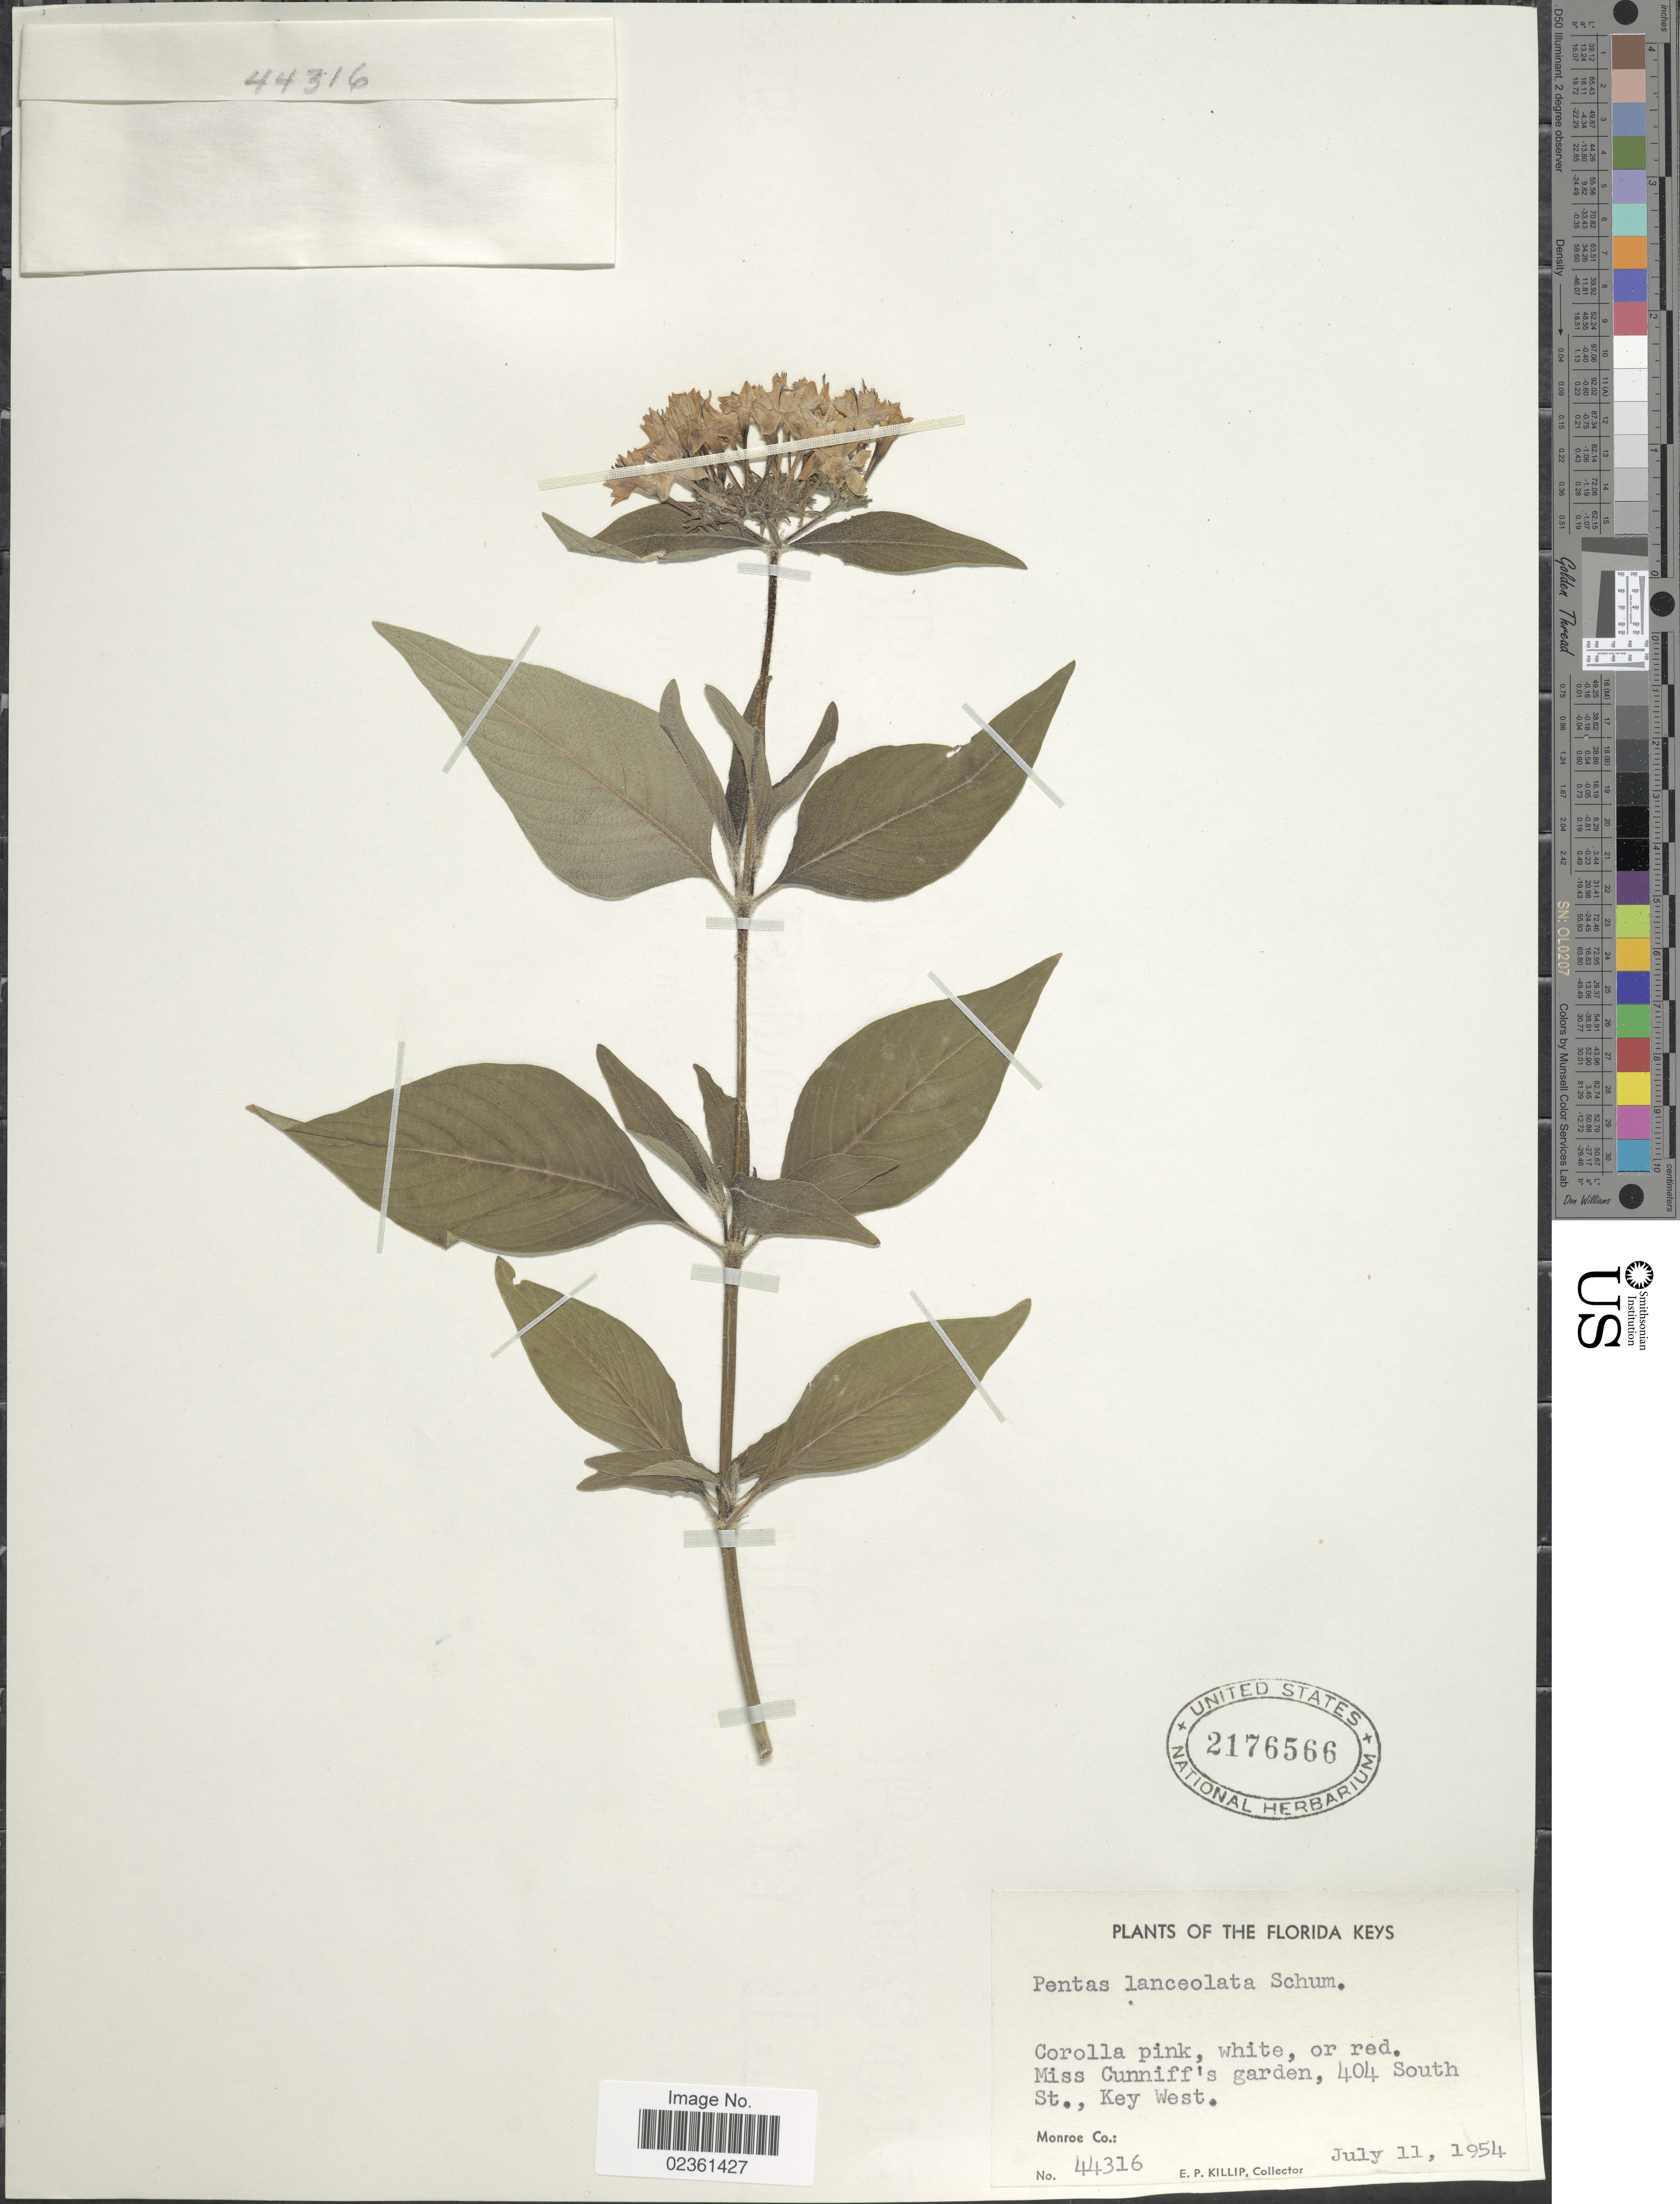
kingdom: Plantae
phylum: Tracheophyta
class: Magnoliopsida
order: Gentianales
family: Rubiaceae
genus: Pentas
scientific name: Pentas lanceolata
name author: (Forssk.) Deflers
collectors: E. P. Killip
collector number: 44316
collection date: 1954-07-11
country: United States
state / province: Florida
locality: The Florida Keys, Miss Cunniff's garden, 404 South St., Key West, Monroe Co.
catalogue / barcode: US 2176566